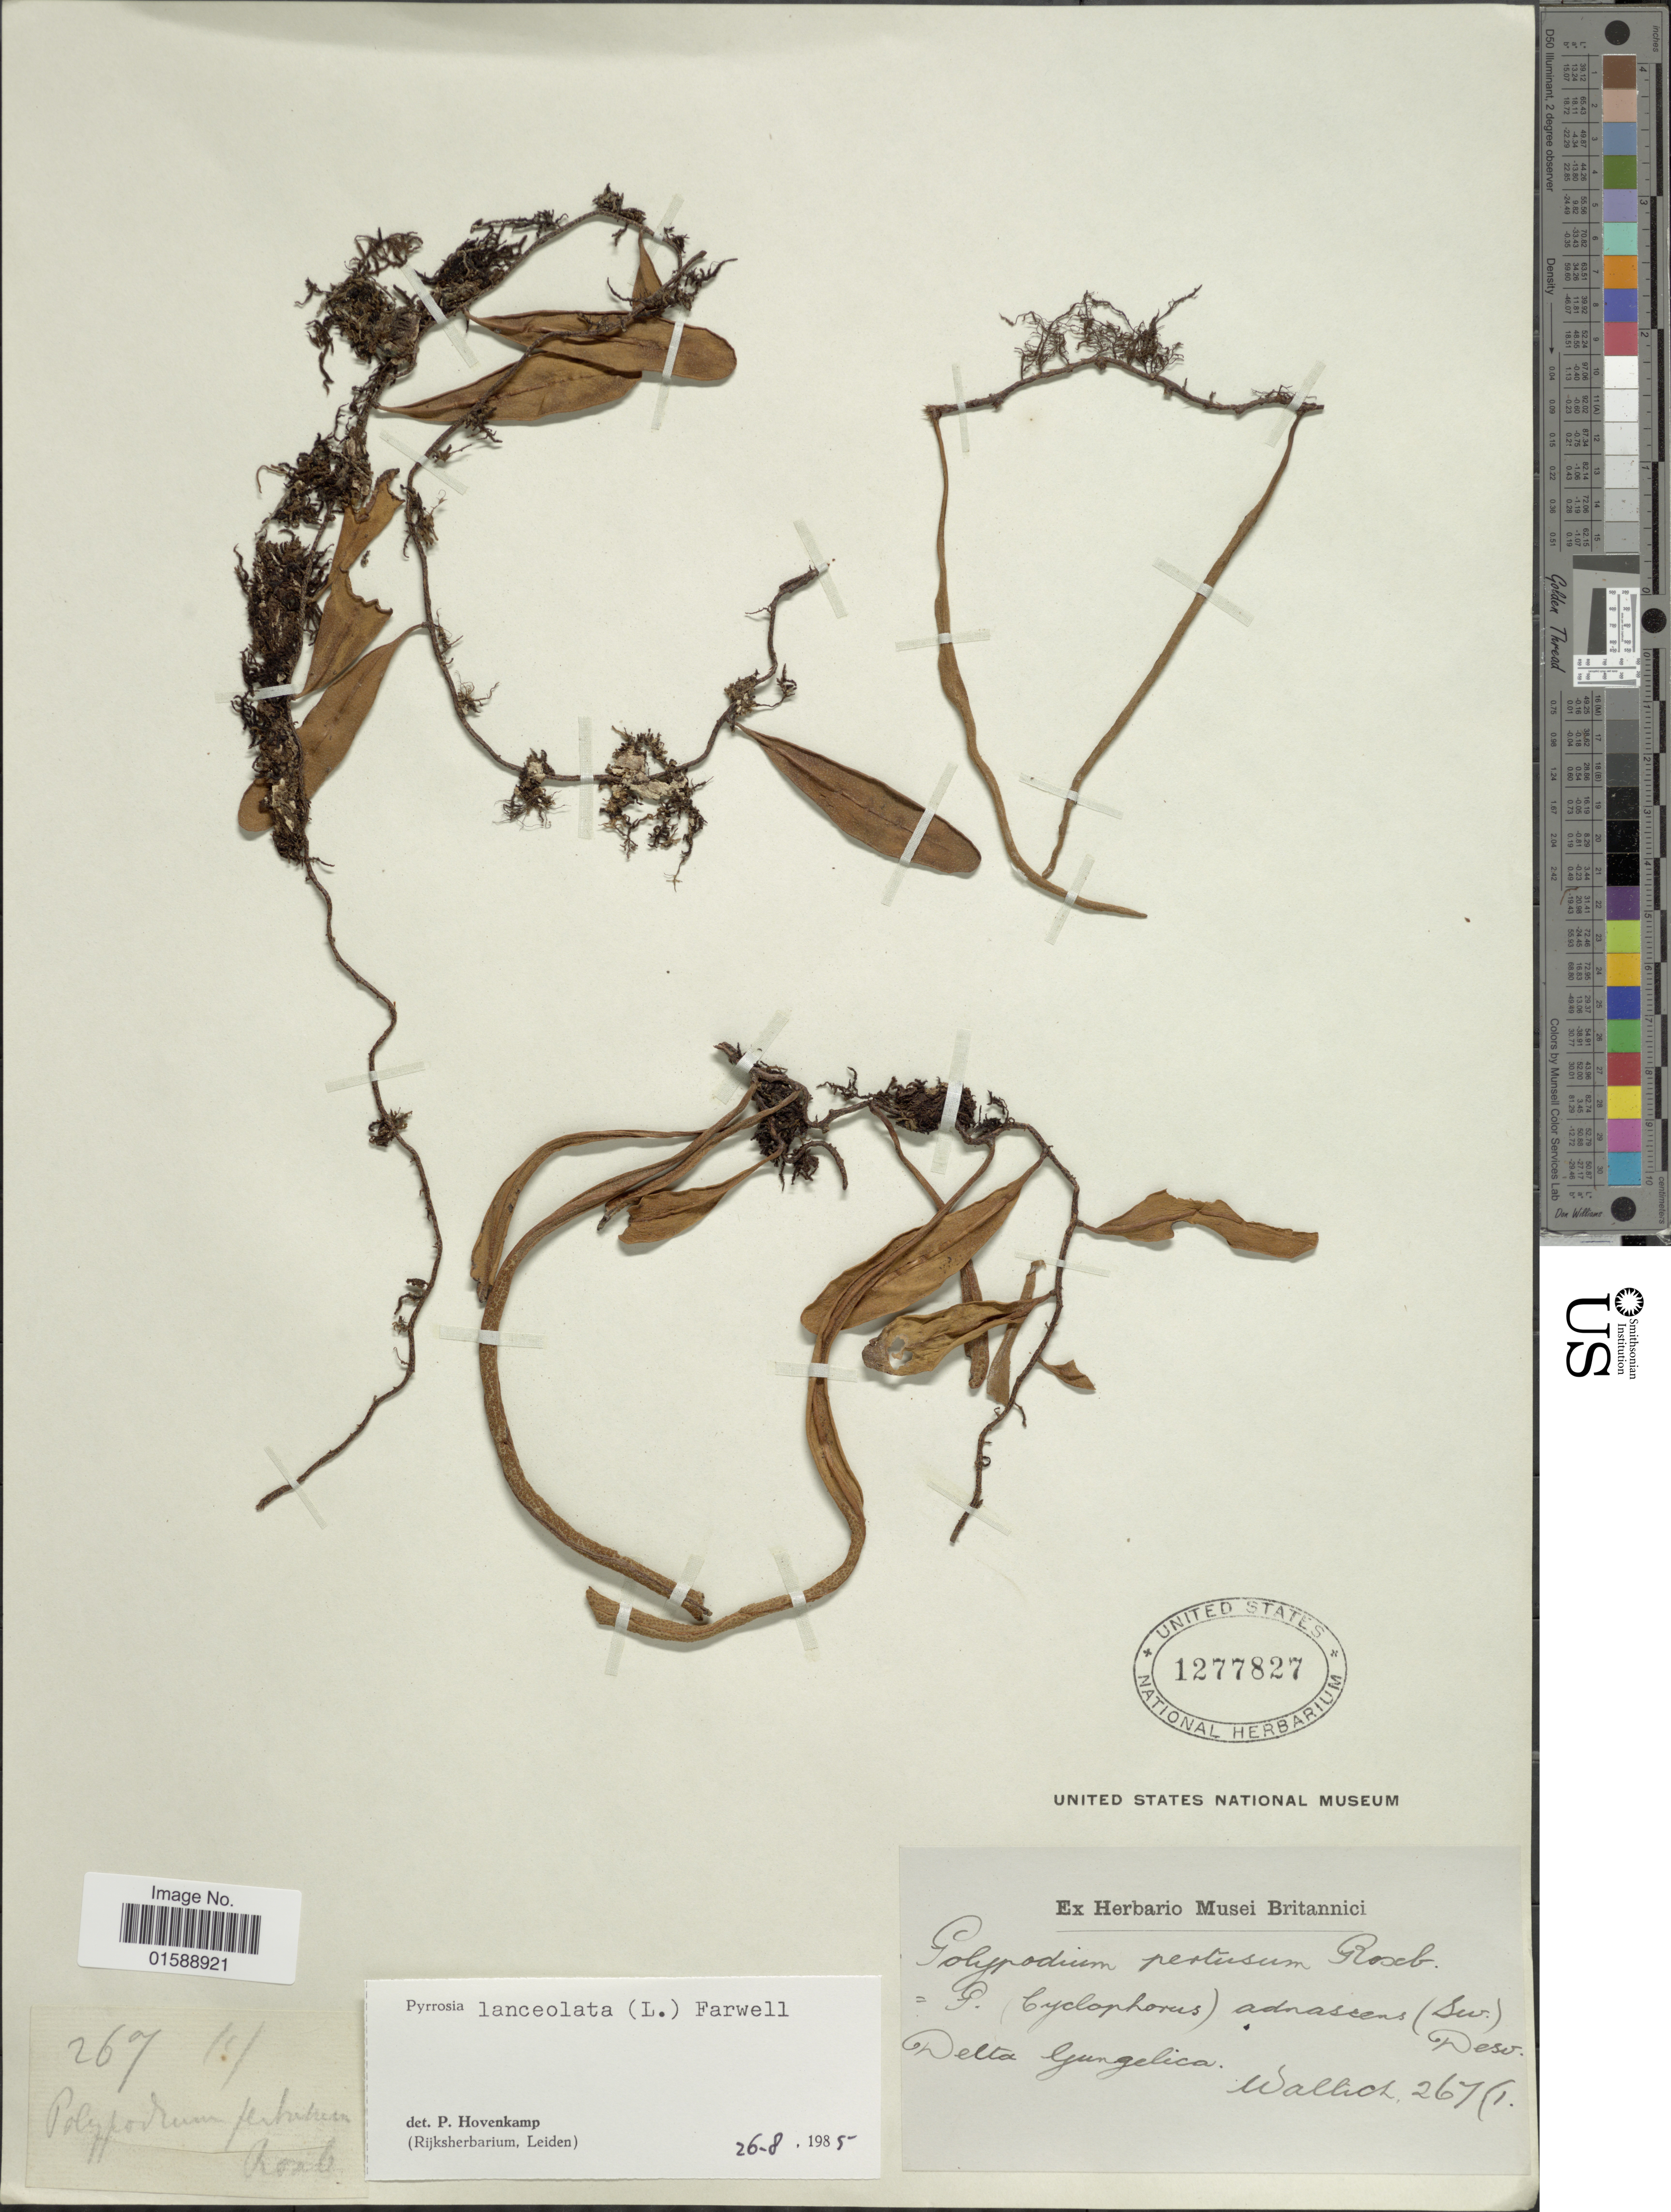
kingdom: Plantae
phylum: Tracheophyta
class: Polypodiopsida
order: Polypodiales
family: Polypodiaceae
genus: Pyrrosia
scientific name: Pyrrosia lanceolata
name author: (L.) Farw.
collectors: -- Wallich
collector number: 267(1.*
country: India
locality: Delta Gungelica [unsure placement]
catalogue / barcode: US 1277827